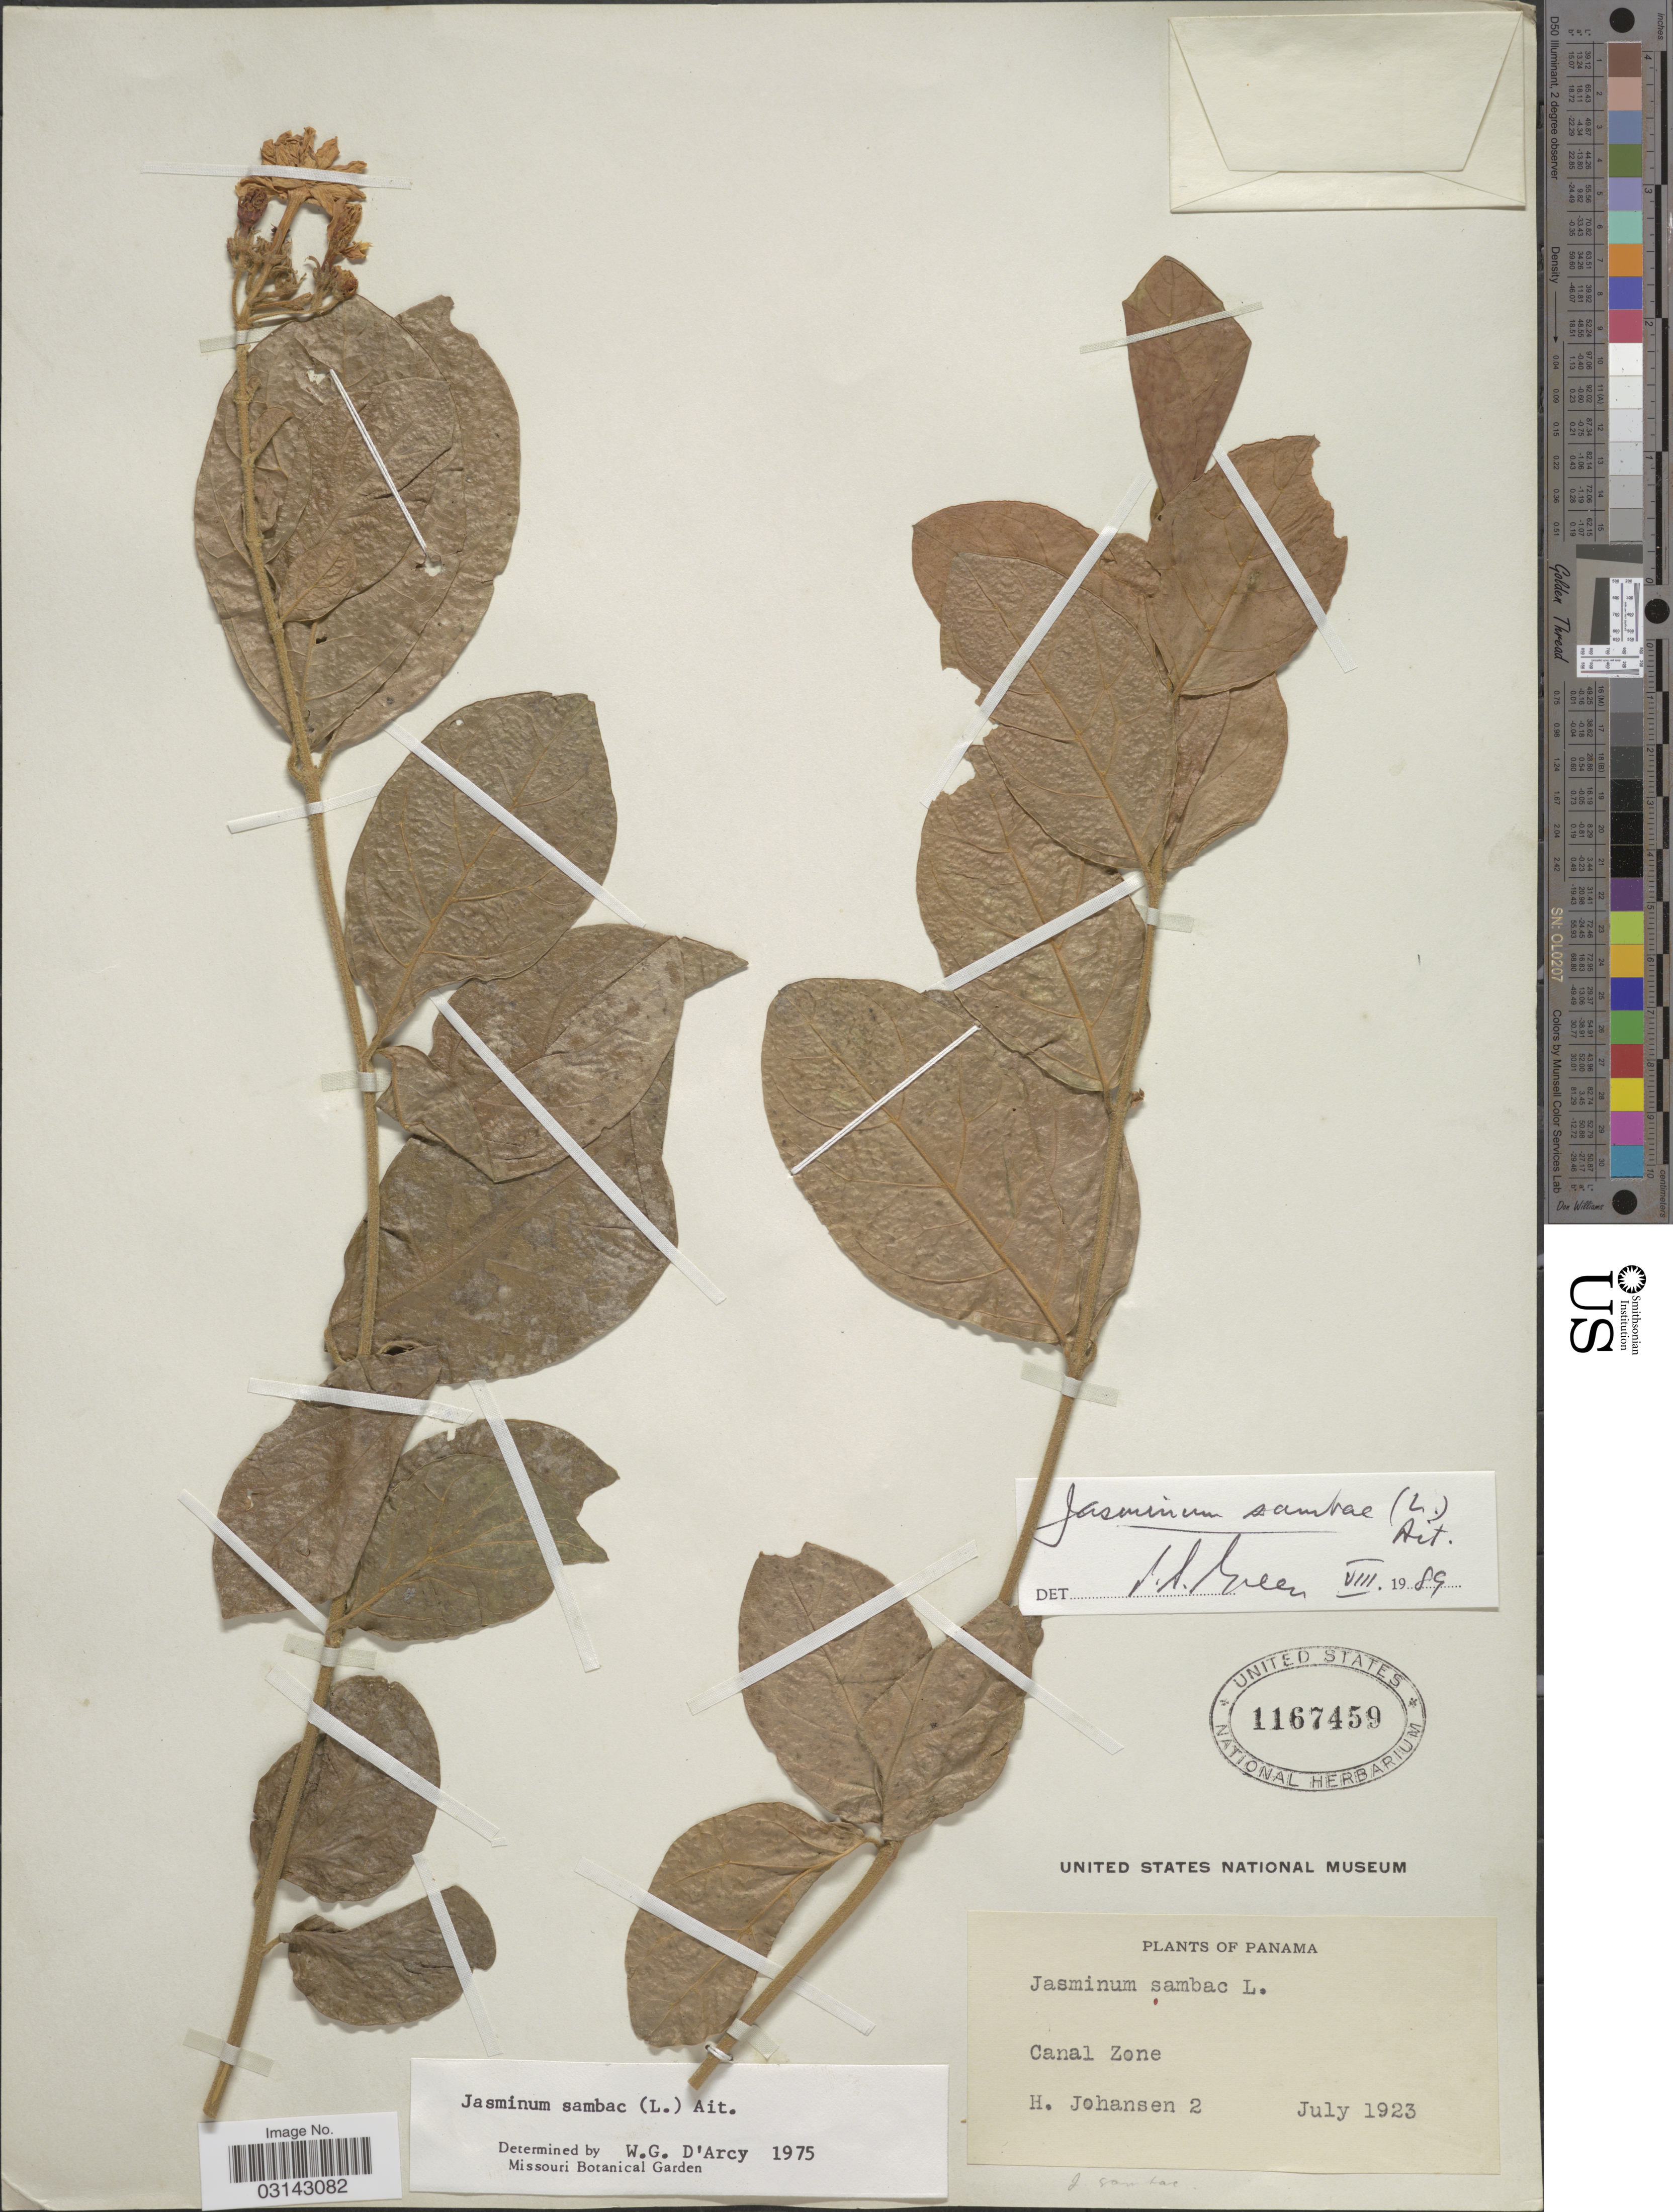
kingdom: Plantae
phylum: Tracheophyta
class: Magnoliopsida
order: Lamiales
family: Oleaceae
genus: Jasminum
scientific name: Jasminum sambac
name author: (L.) Aiton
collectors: H. Johansen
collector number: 2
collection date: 1923-07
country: Panama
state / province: Colón / Panamá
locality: Canal Zone.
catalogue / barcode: US 1167459